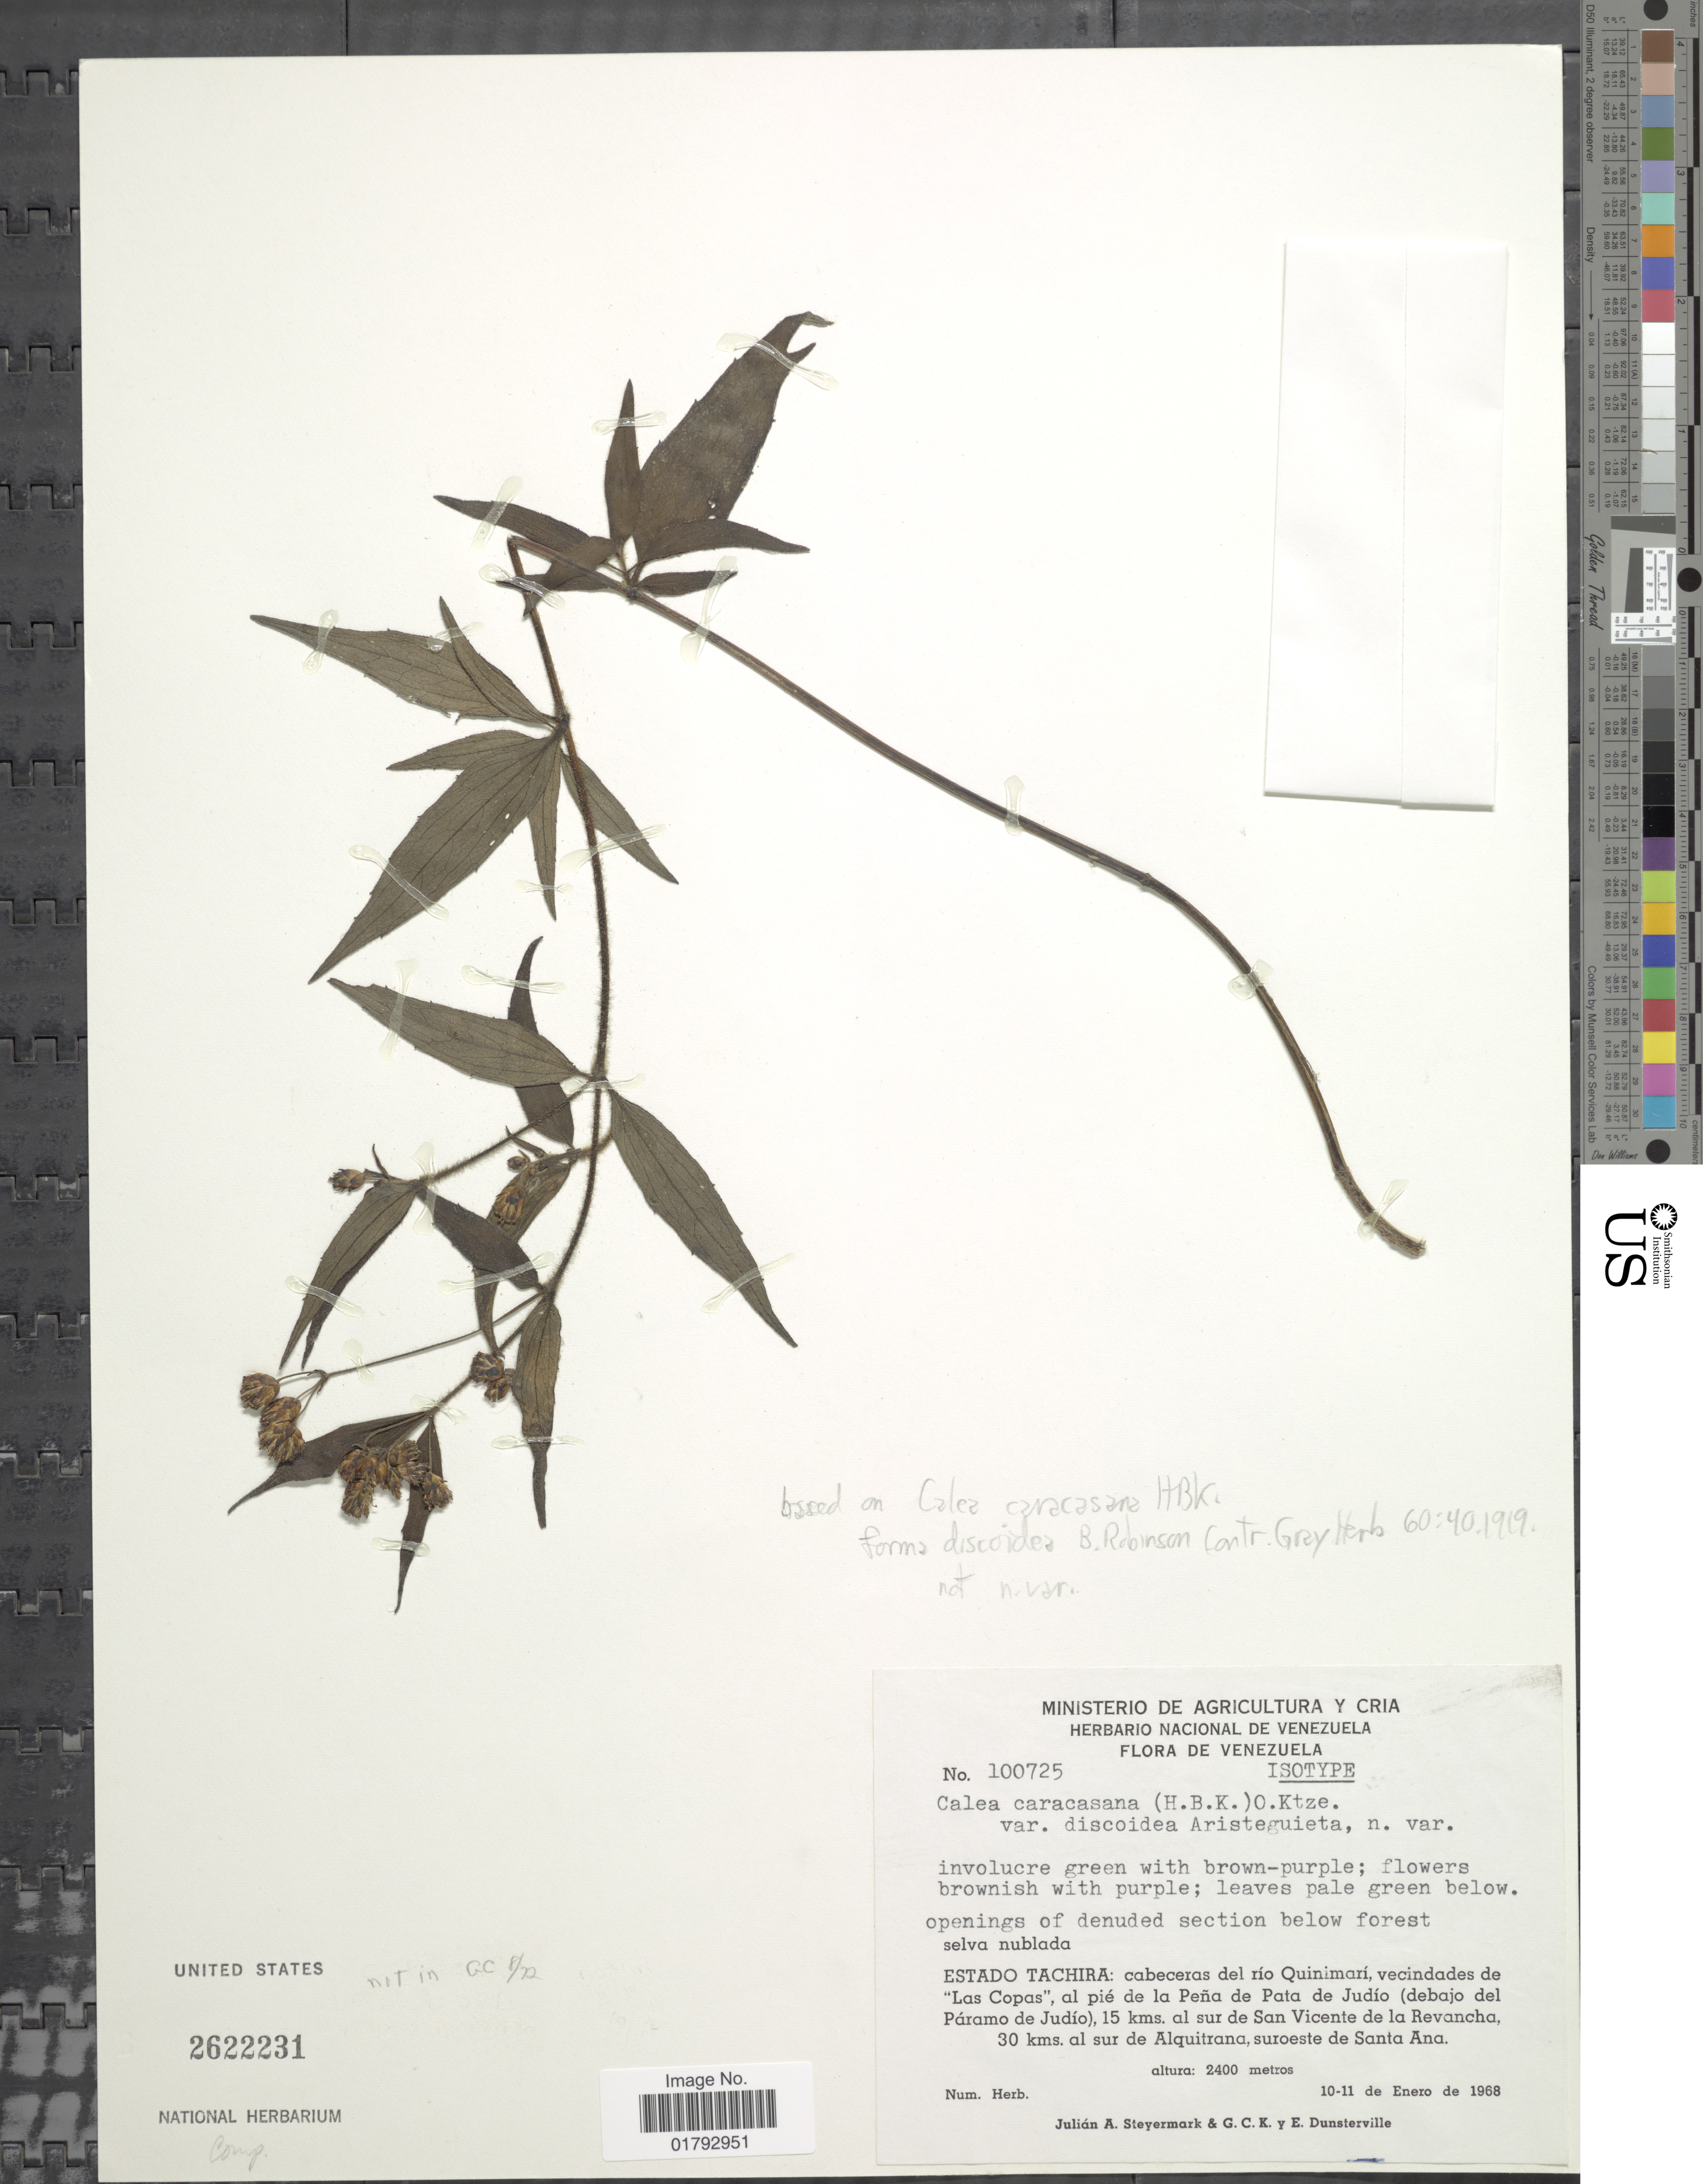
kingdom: Plantae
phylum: Tracheophyta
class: Magnoliopsida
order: Asterales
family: Asteraceae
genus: Alloispermum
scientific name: Alloispermum caracasanum f. discoidea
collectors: J. Steyermark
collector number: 100725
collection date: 1968-01-10/1968-01-11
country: Venezuela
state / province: Tachira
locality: Estado Tachira: cabeceras del rio Quinimari, arriba de la Quebrada Las Copas, al pie del Penasco de "Las Copas"(debajo del Paramo de Judio), 15 kms al sur de San Vicente de la Revancha, 30 kms. al sur de Alquitrana, suroeste de Santa Ana.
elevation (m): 2400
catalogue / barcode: US 2622231